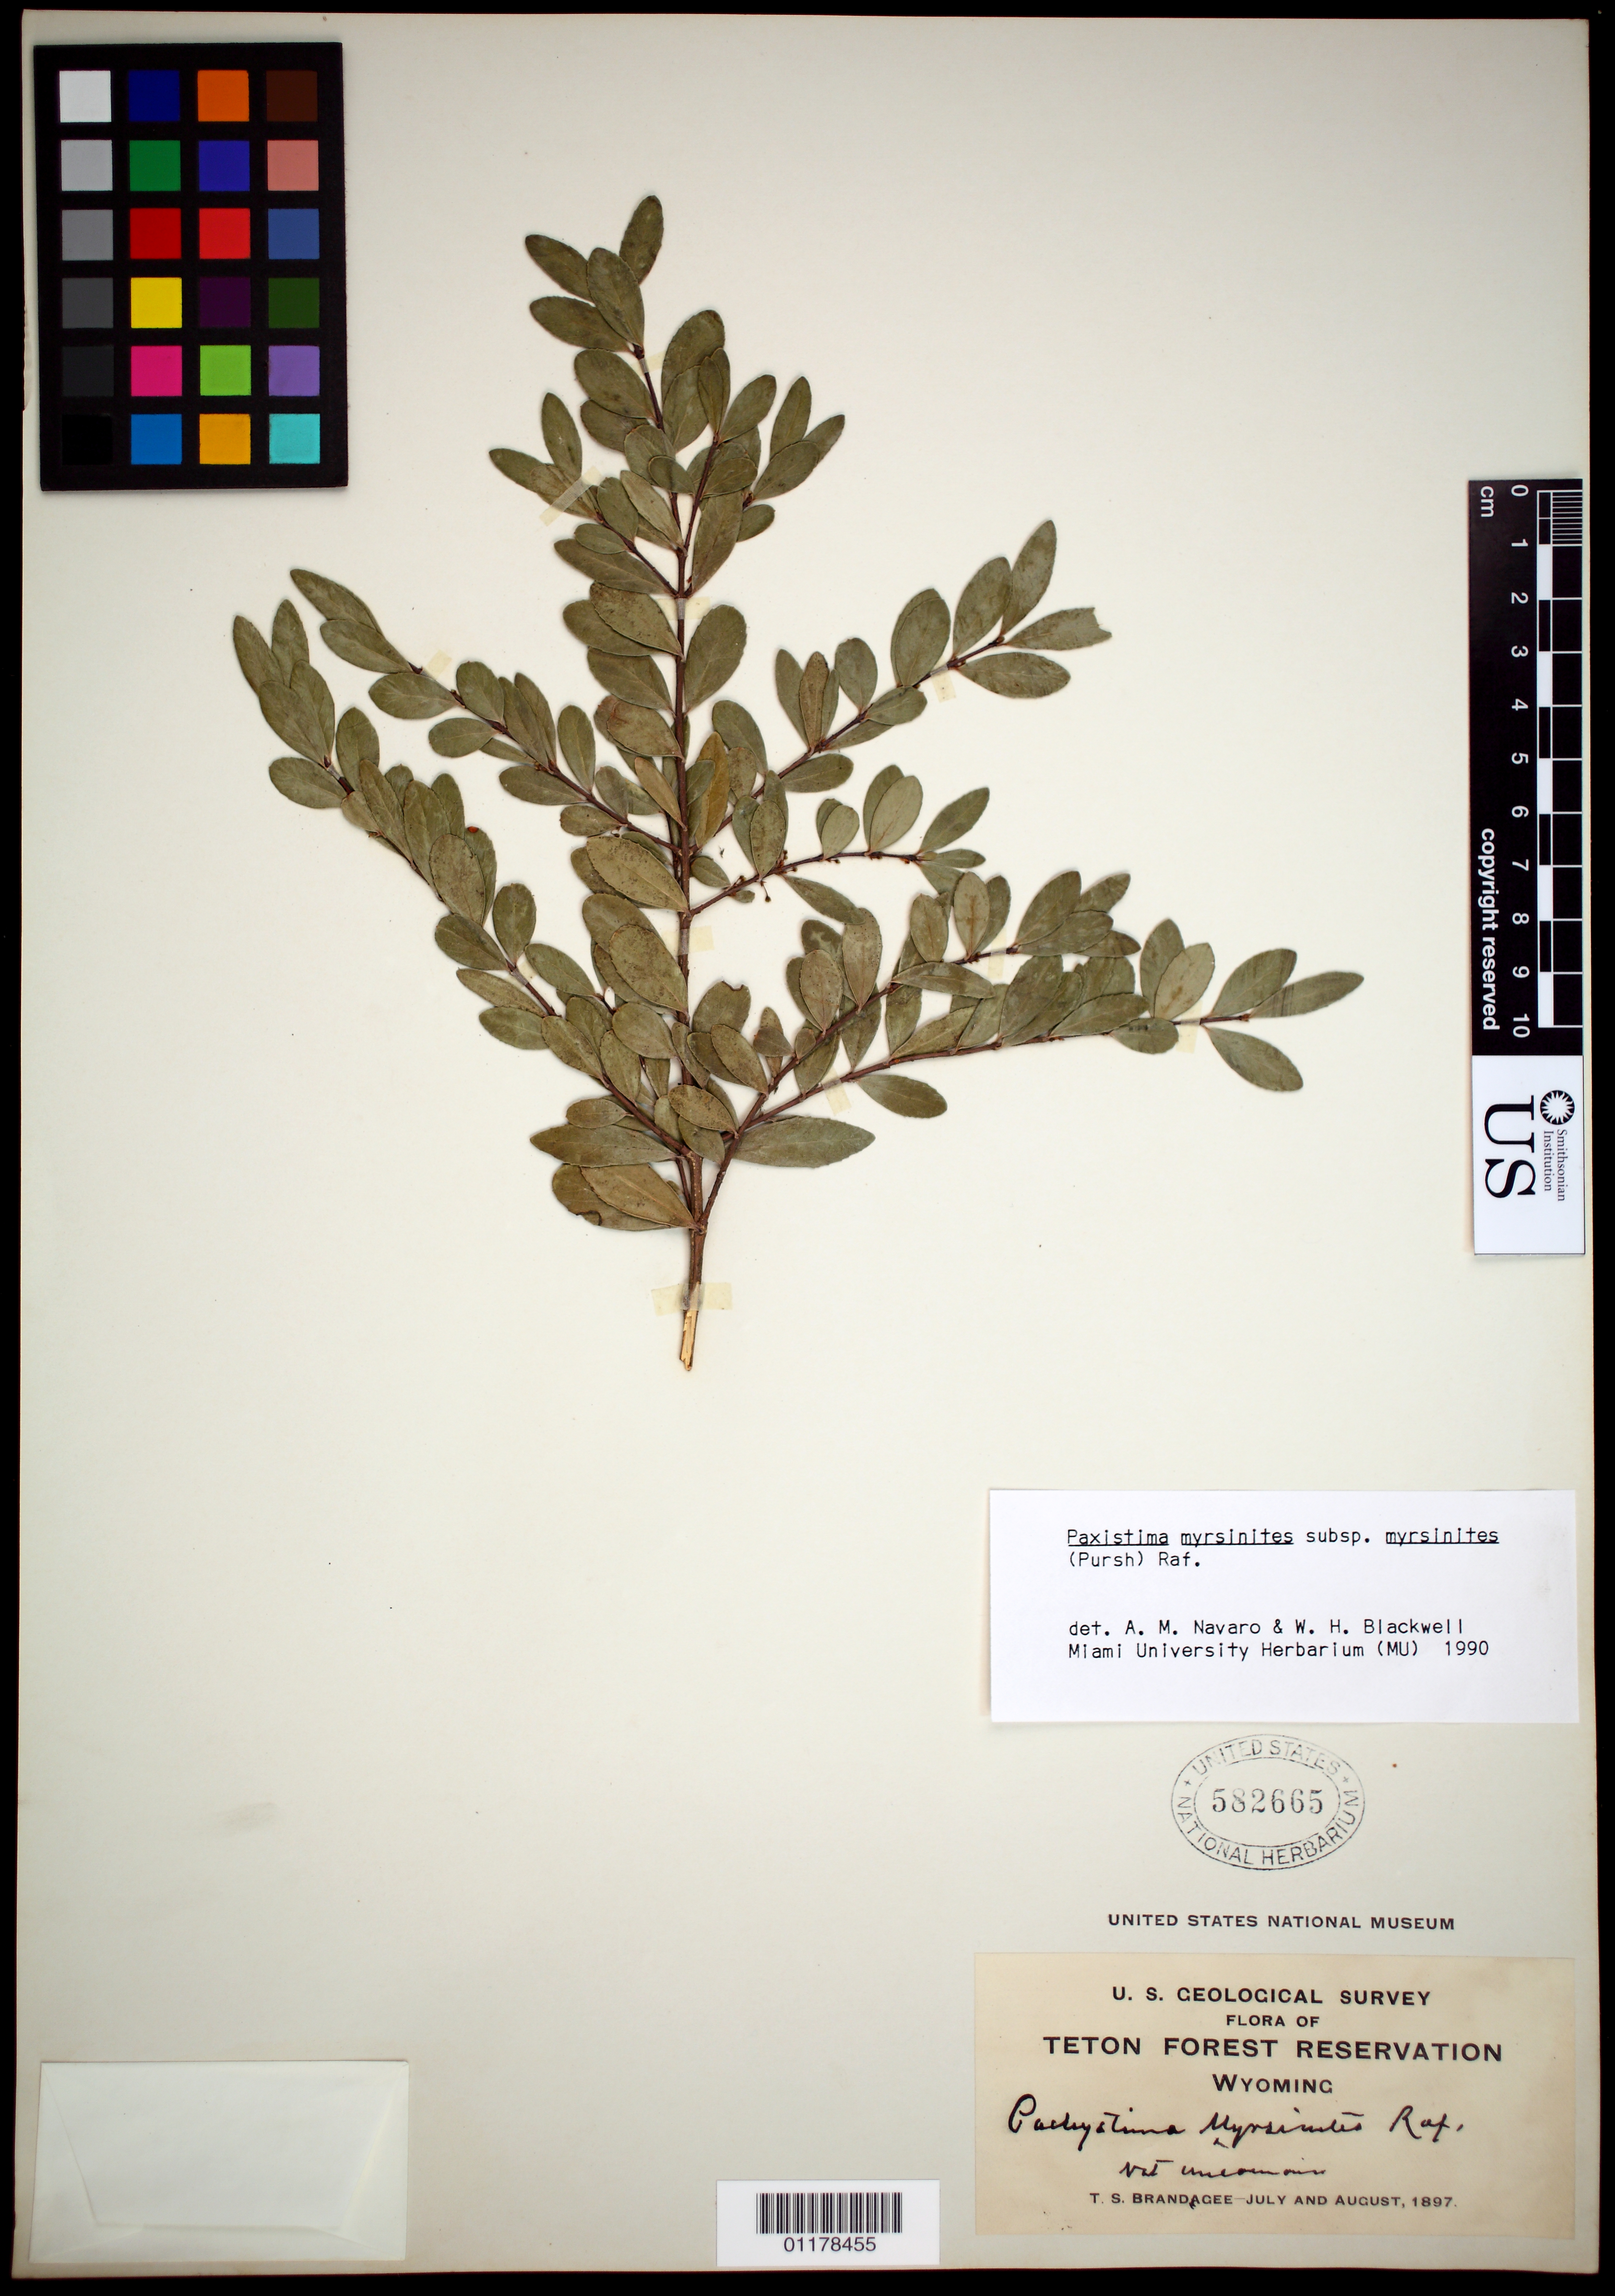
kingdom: Plantae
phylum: Tracheophyta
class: Magnoliopsida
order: Celastrales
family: Celastraceae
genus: Paxistima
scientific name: Paxistima myrsinites subsp. myrsinites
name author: (Pursh) Raf.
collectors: T. S. Brandegee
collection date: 1897-07/1897-08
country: United States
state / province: Wyoming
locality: Teton Forest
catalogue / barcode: US 582665